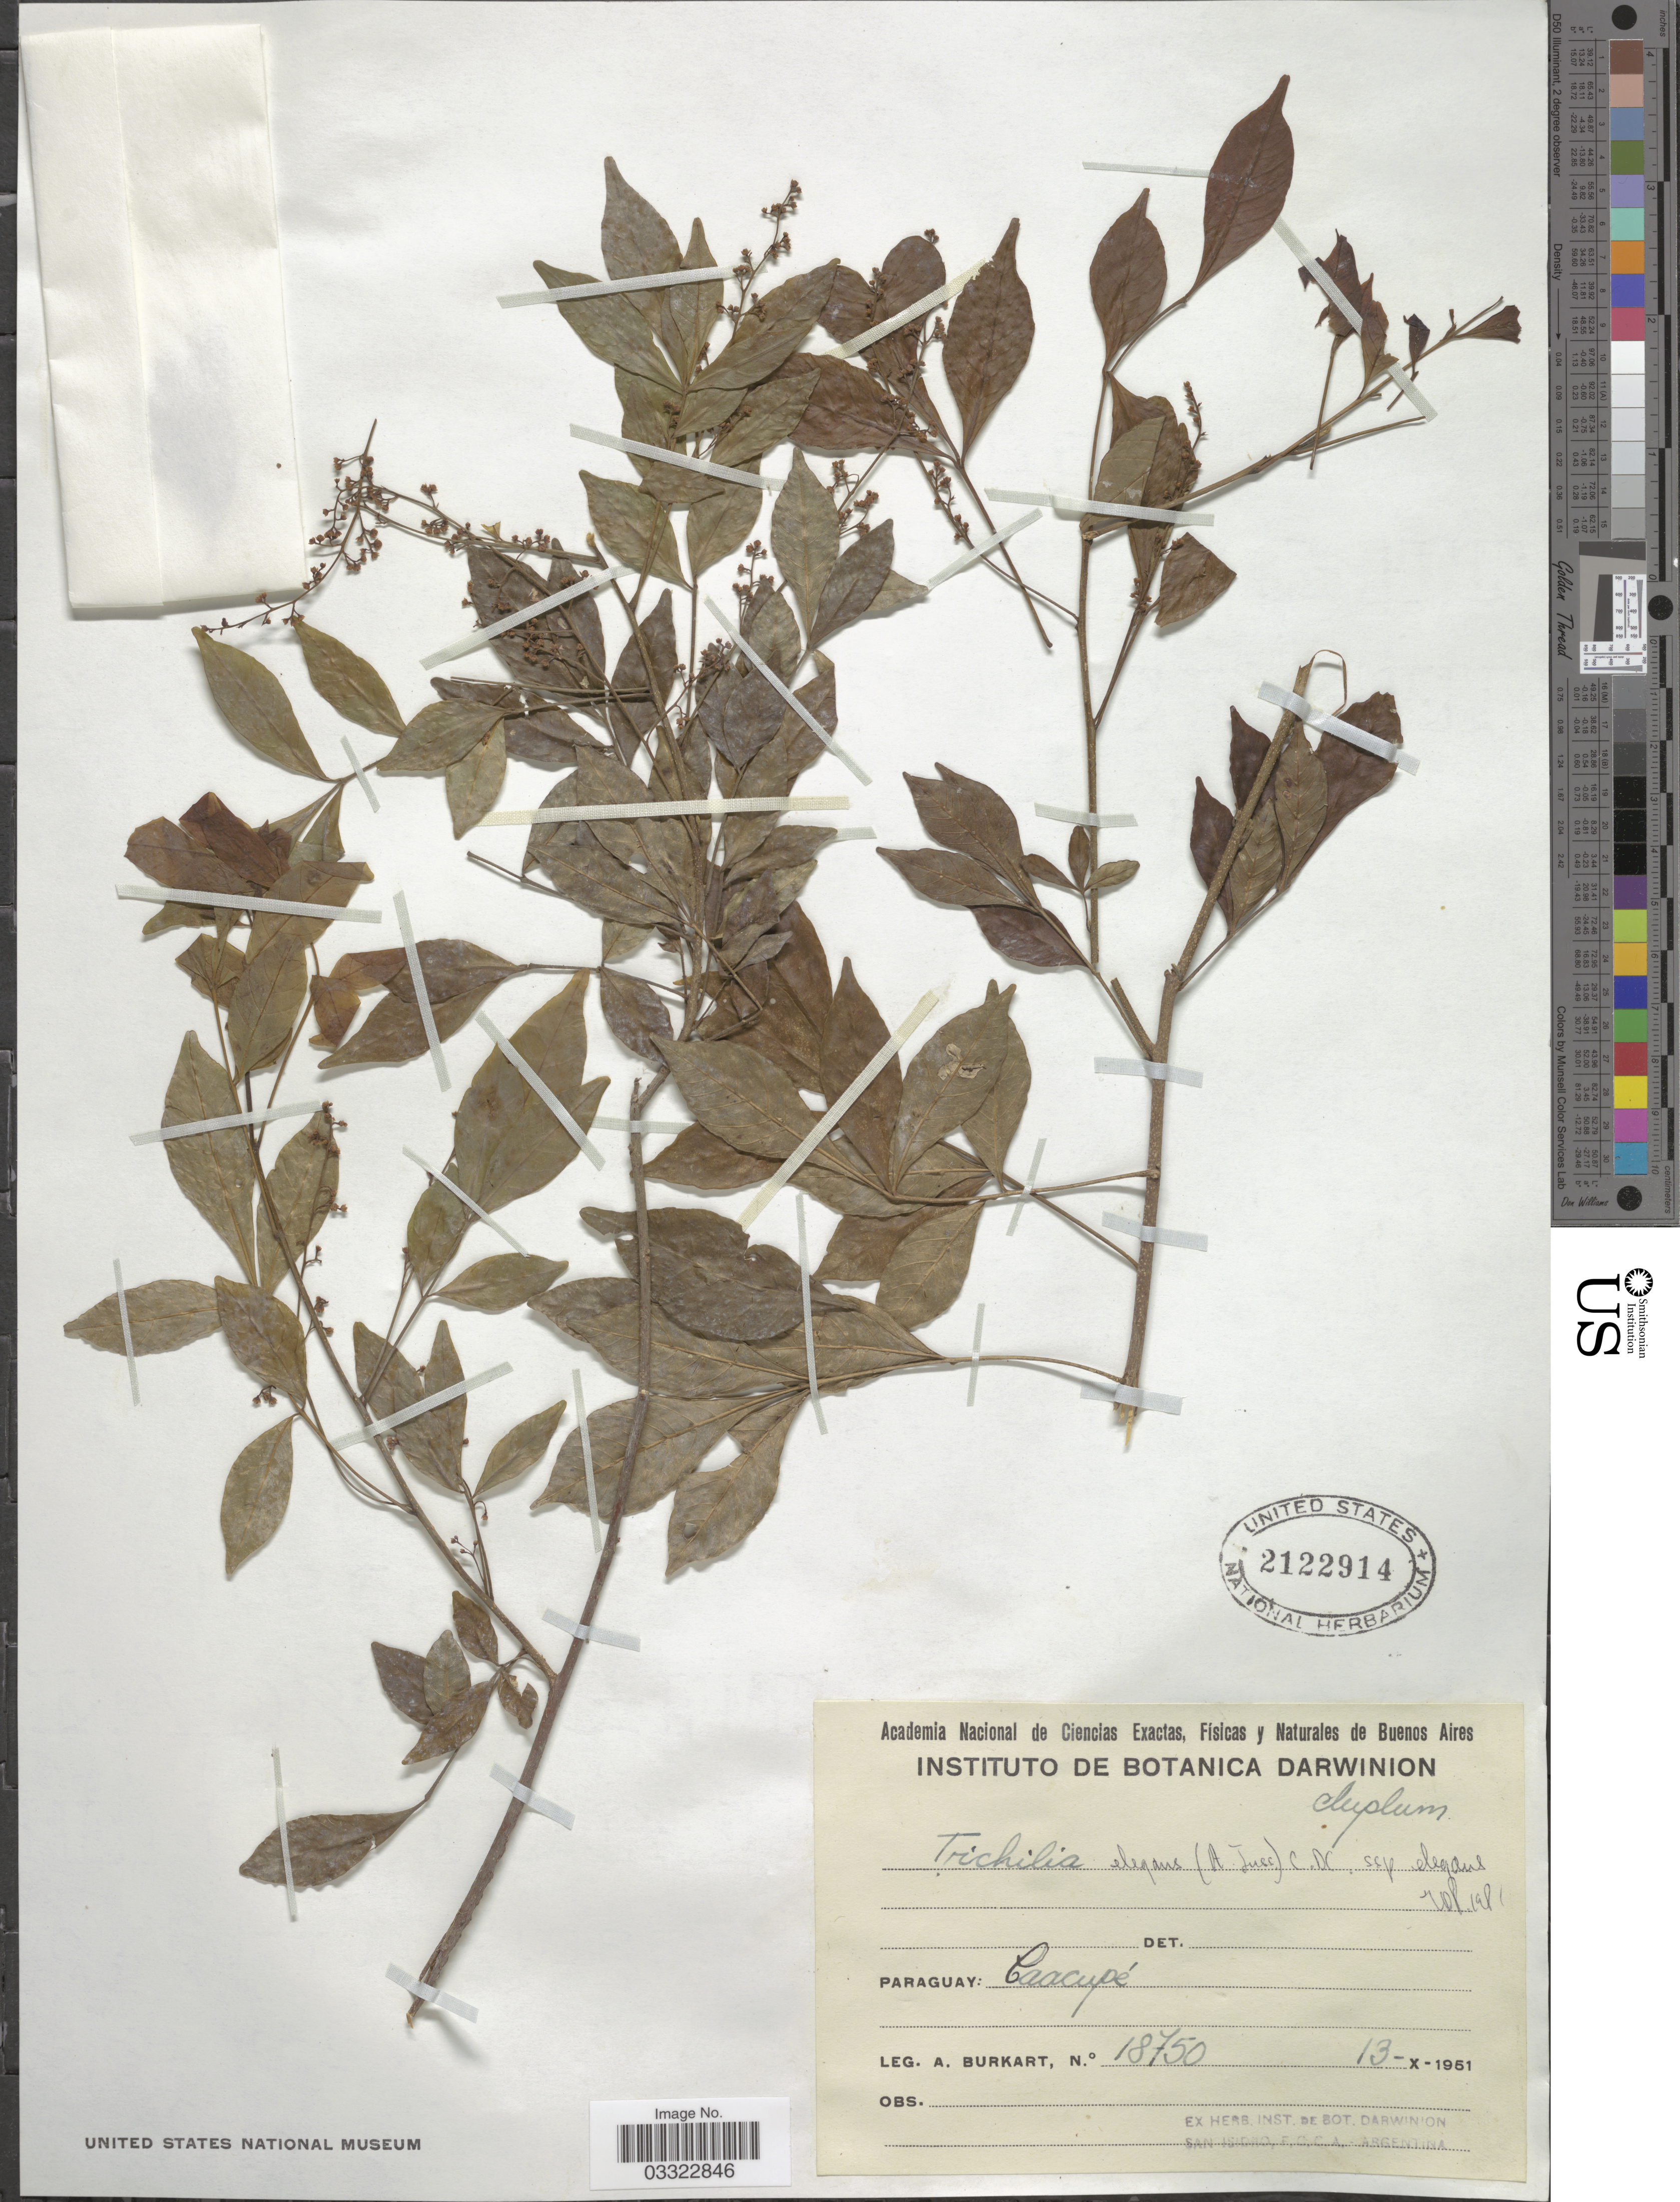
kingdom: Plantae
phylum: Tracheophyta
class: Magnoliopsida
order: Sapindales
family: Meliaceae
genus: Trichilia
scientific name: Trichilia elegans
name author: A. Juss.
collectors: A. E. Burkart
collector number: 18750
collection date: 1951-10-13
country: Paraguay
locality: Caacupé.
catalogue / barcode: US 2122914